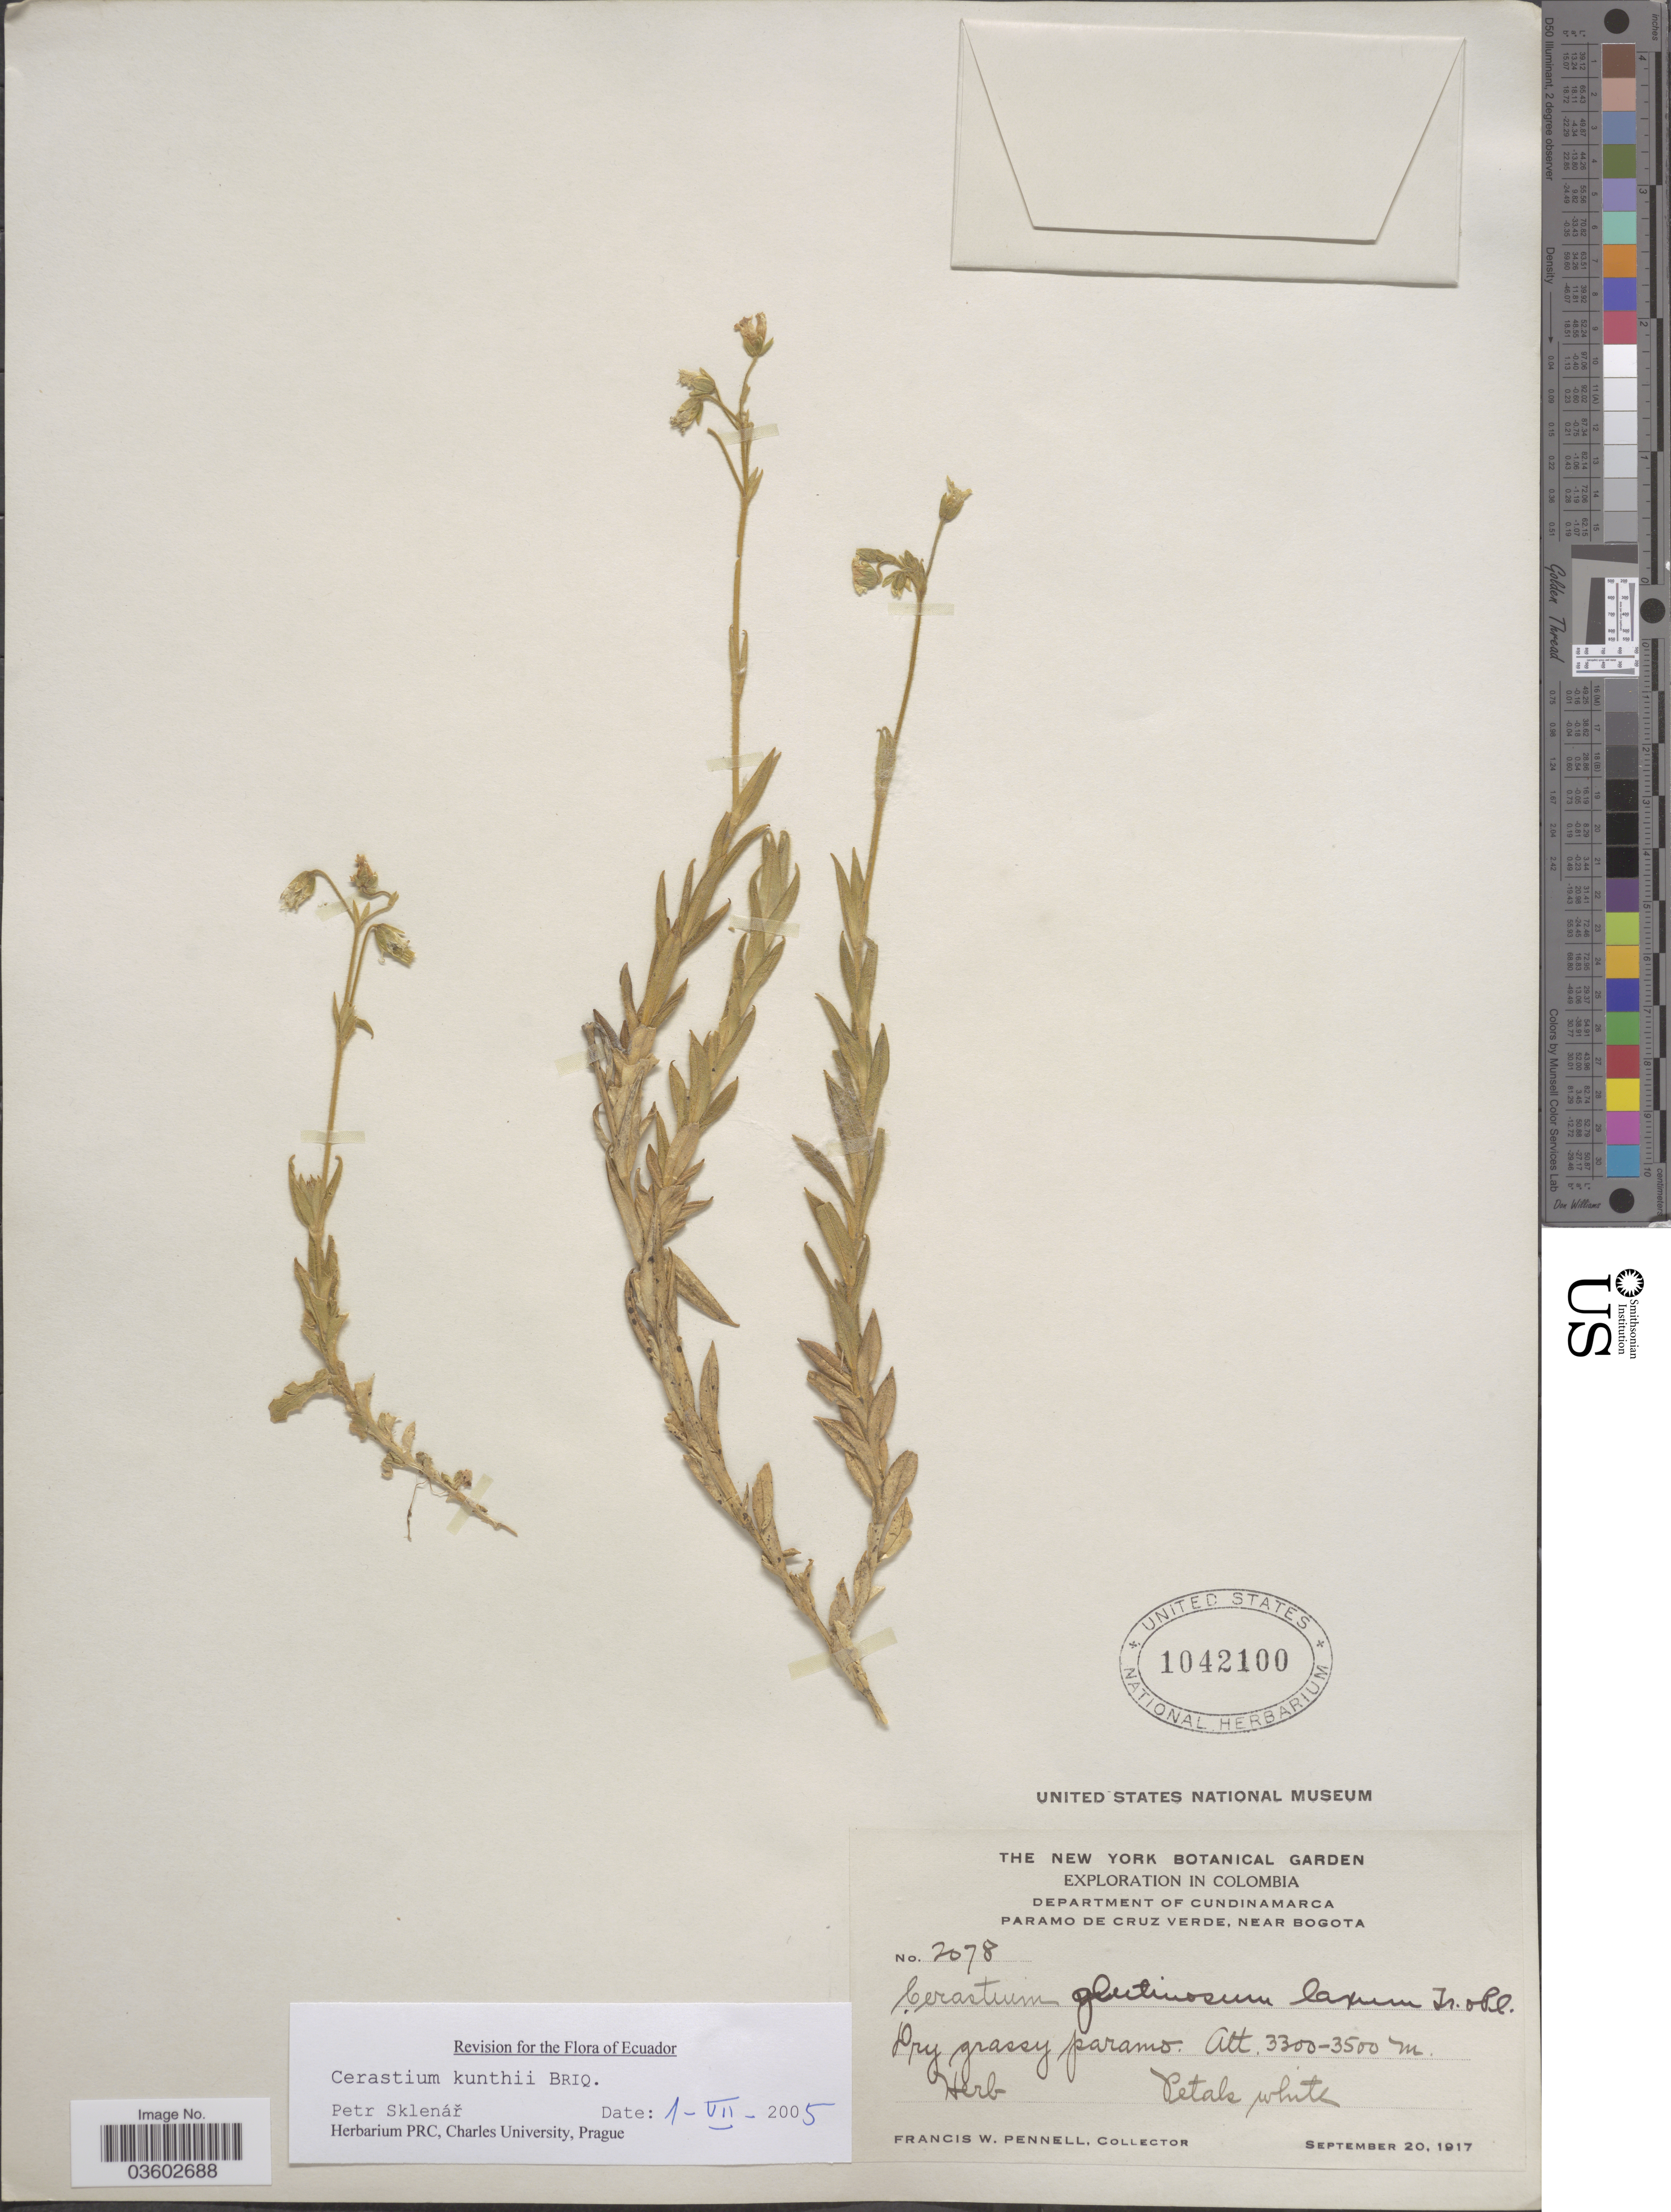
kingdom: Plantae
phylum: Tracheophyta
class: Magnoliopsida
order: Caryophyllales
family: Caryophyllaceae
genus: Cerastium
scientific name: Cerastium kunthii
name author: Briq.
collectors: F. W. Pennell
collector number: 2078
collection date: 1917-09-20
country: Colombia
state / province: Cundinamarca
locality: Department of Cundinamarca. Paramo de Cruz Verde, near Bogota.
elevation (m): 3300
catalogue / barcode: US 1042100